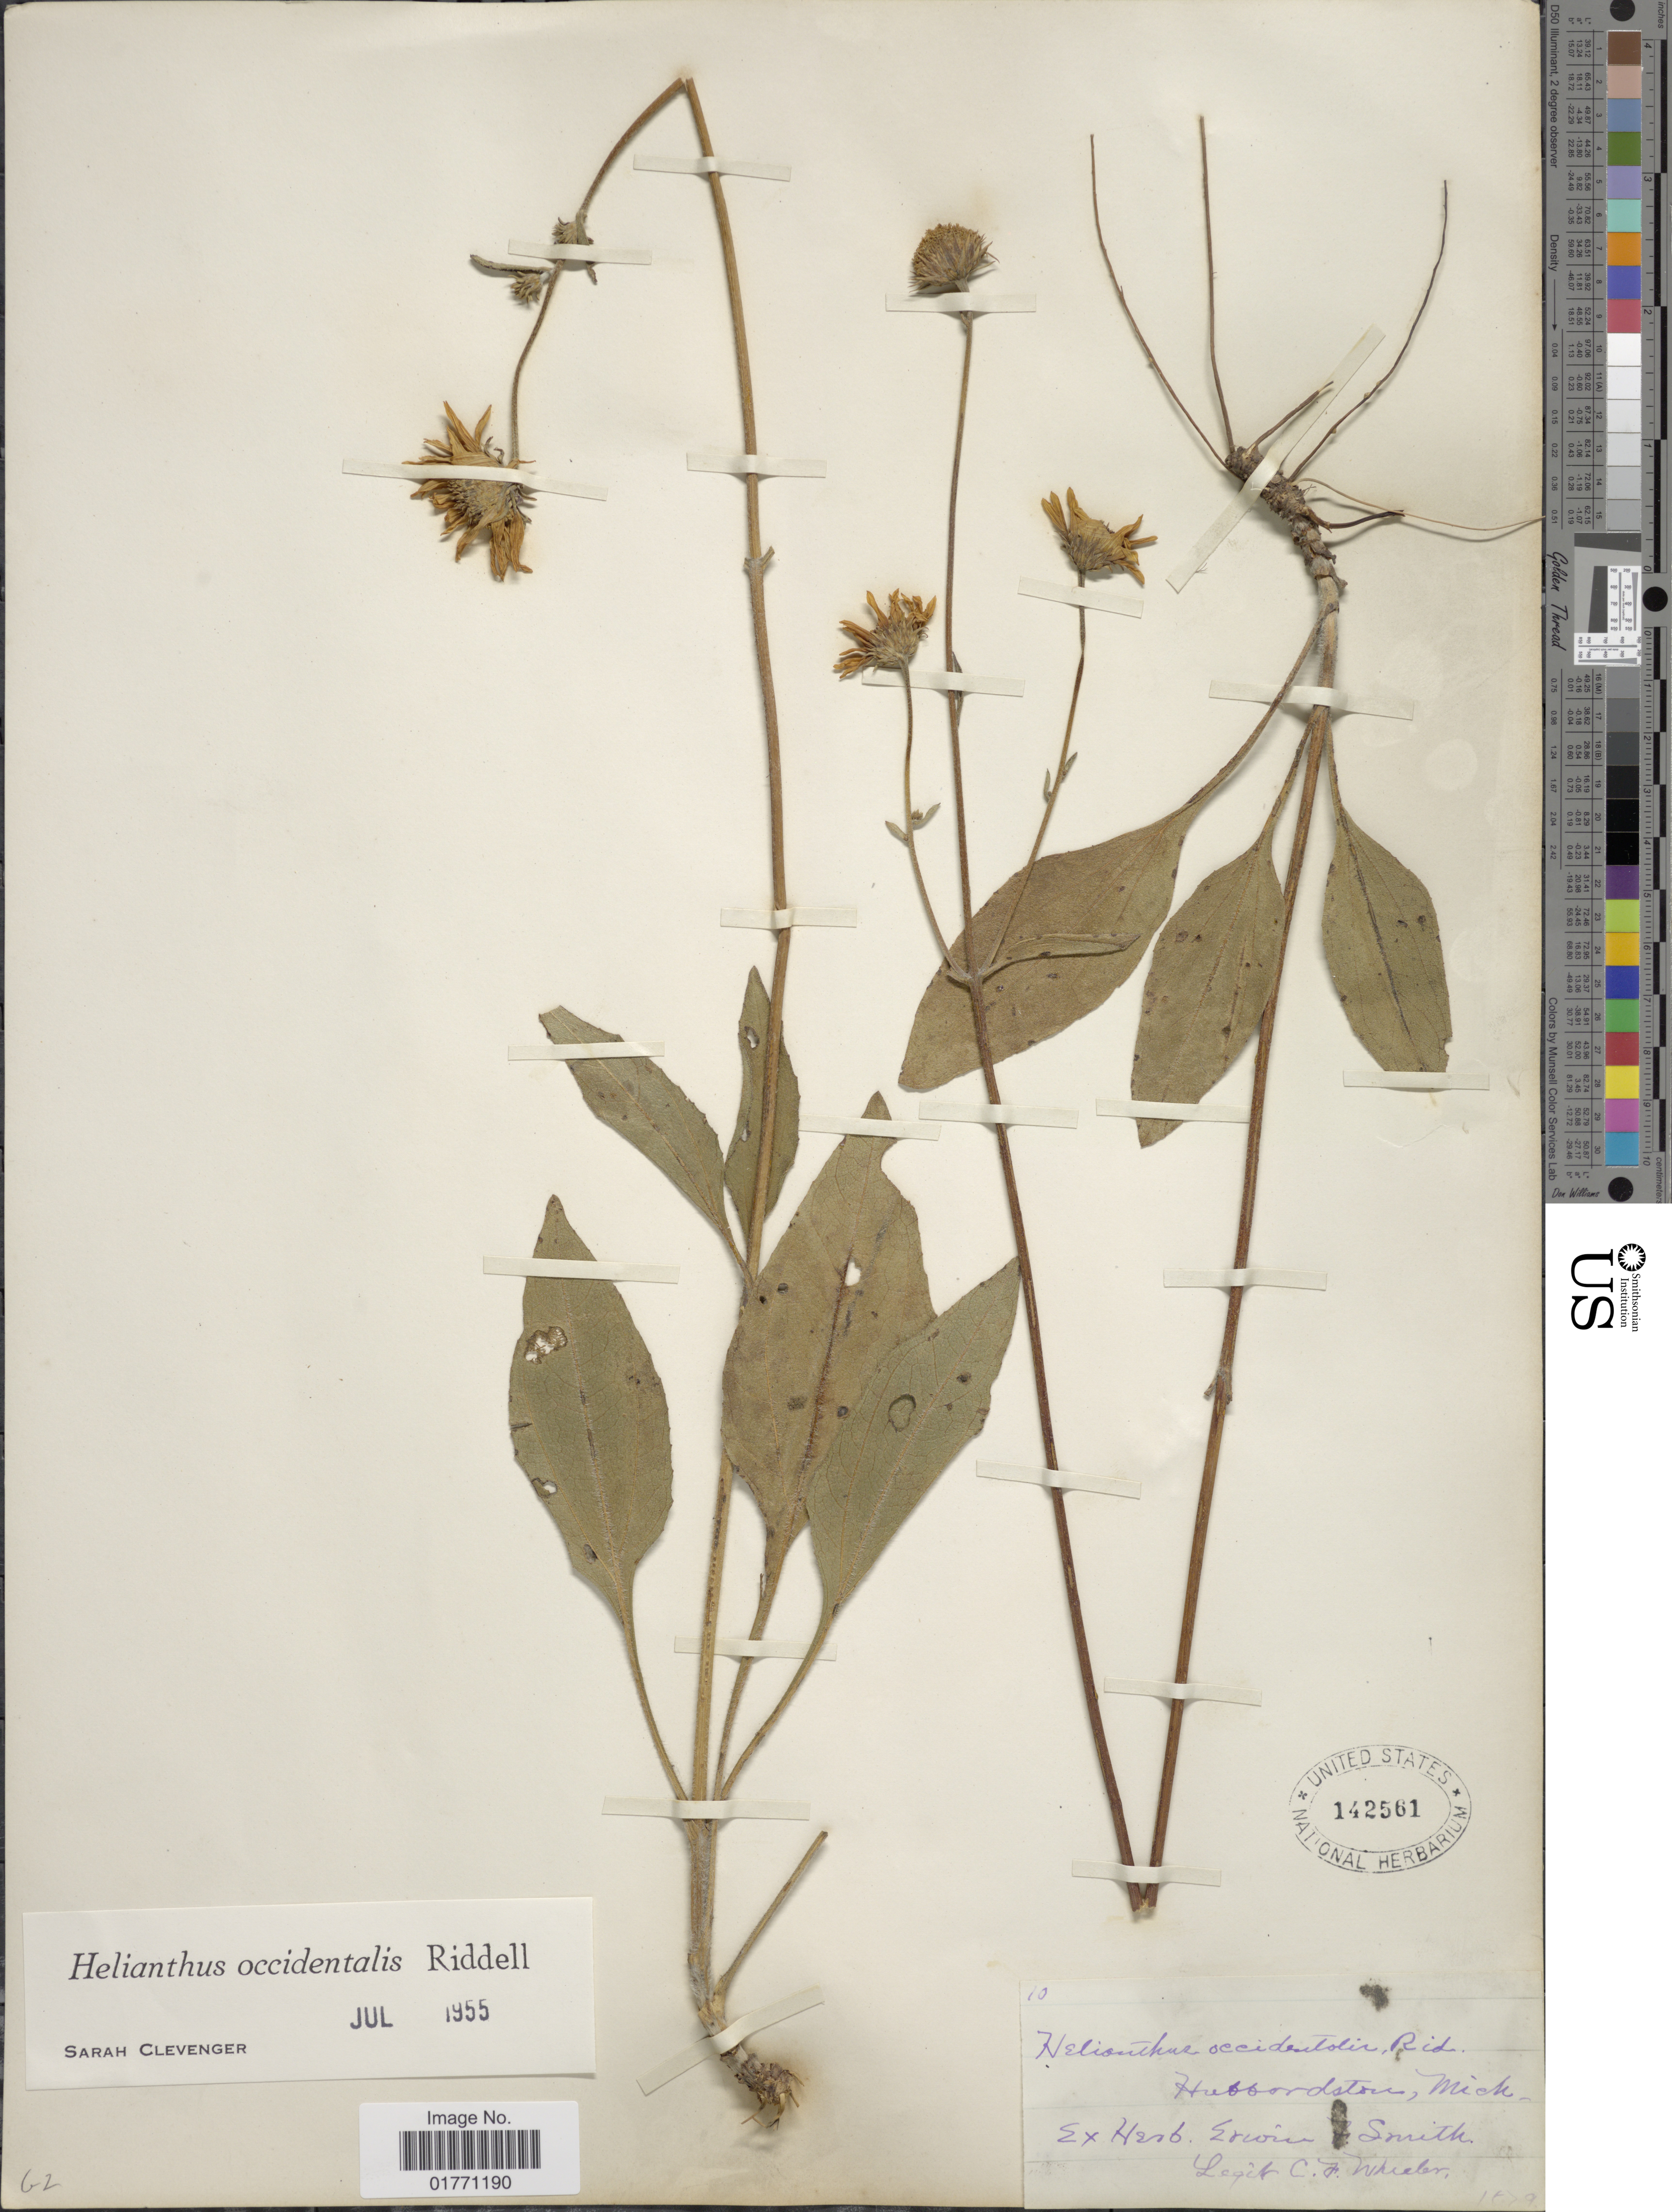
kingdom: Plantae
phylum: Tracheophyta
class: Magnoliopsida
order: Asterales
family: Asteraceae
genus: Helianthus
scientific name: Helianthus occidentalis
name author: Riddell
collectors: C. Wheeler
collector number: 10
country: United States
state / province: Michigan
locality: Hubbordston.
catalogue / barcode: US 142561